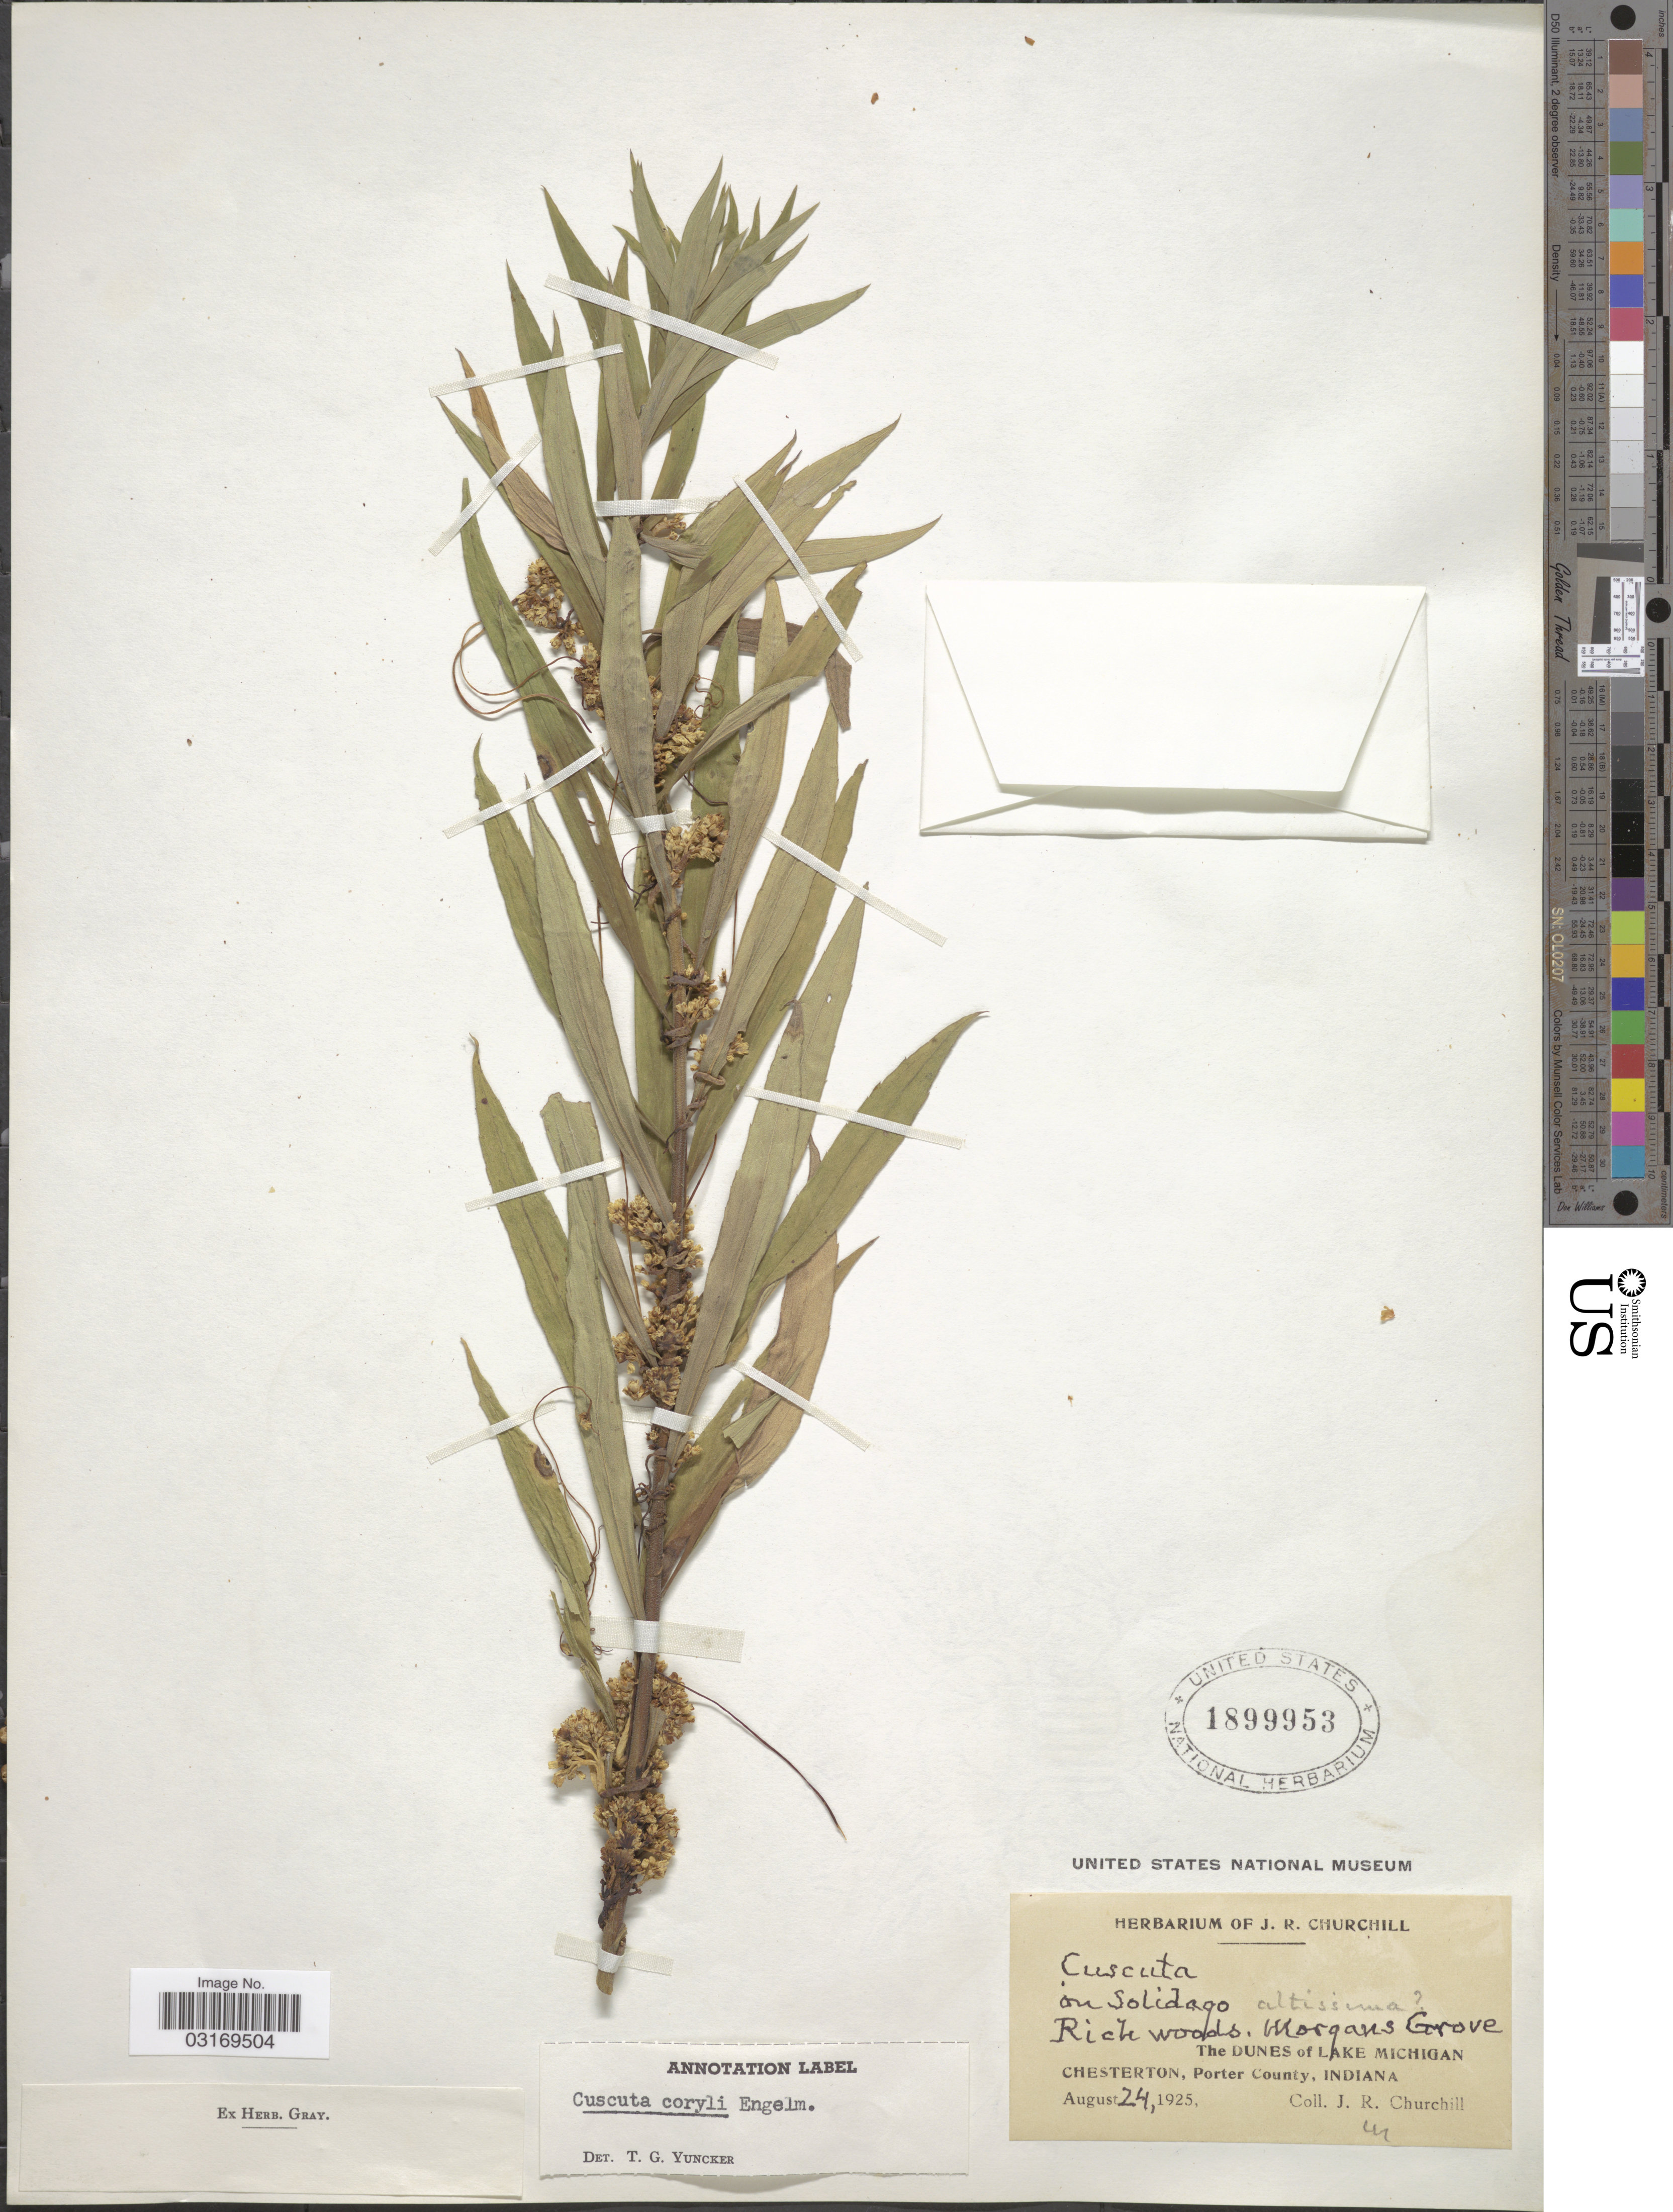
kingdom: Plantae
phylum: Tracheophyta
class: Magnoliopsida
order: Solanales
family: Convolvulaceae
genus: Cuscuta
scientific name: Cuscuta coryli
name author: Engelm.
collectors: J. Churchill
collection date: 1925-08-24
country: United States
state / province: Indiana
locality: Morgans Grove. The Dunes of Lake Michigan Chesterton, Porter County.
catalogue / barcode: US 1899953